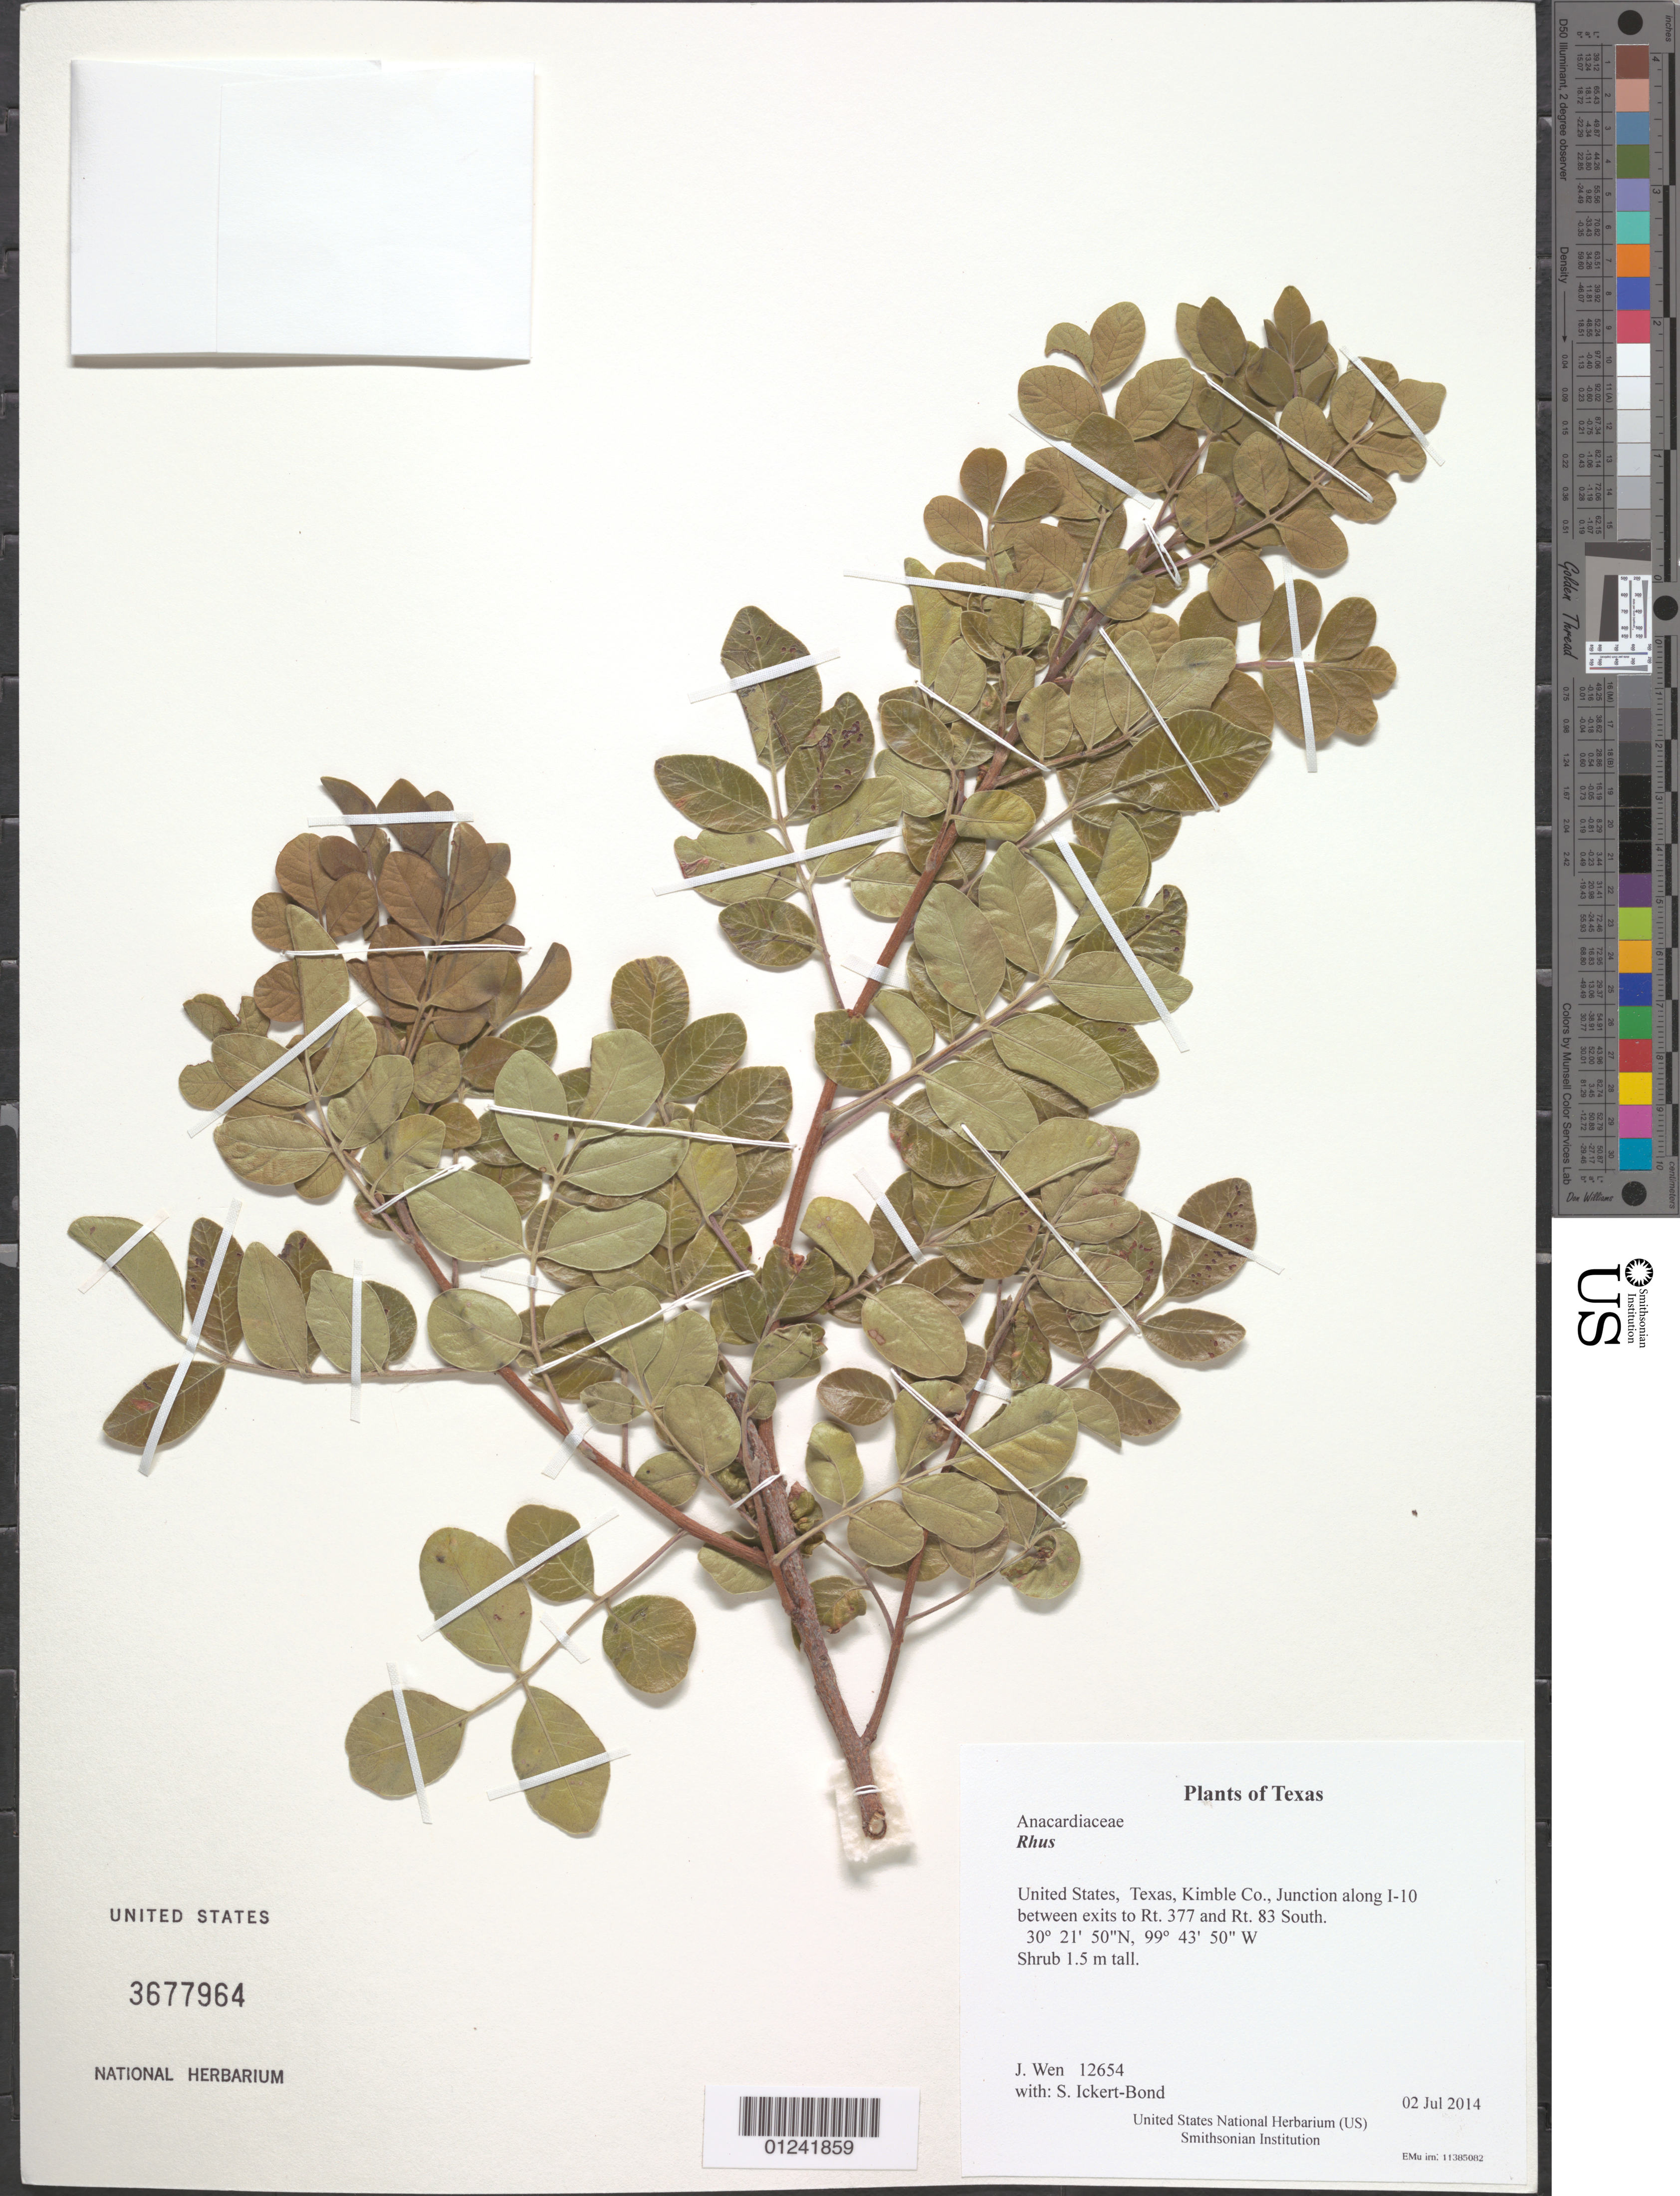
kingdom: Plantae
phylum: Tracheophyta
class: Magnoliopsida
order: Sapindales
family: Anacardiaceae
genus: Rhus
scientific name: Rhus sp.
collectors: J. Wen & S. Ickert-Bond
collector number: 12654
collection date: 2014-07-02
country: United States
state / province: Texas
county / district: Kimble Co.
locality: Junction along I-10 between exits to Rt. 377 and Rt. 83 South.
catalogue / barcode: US 3677964